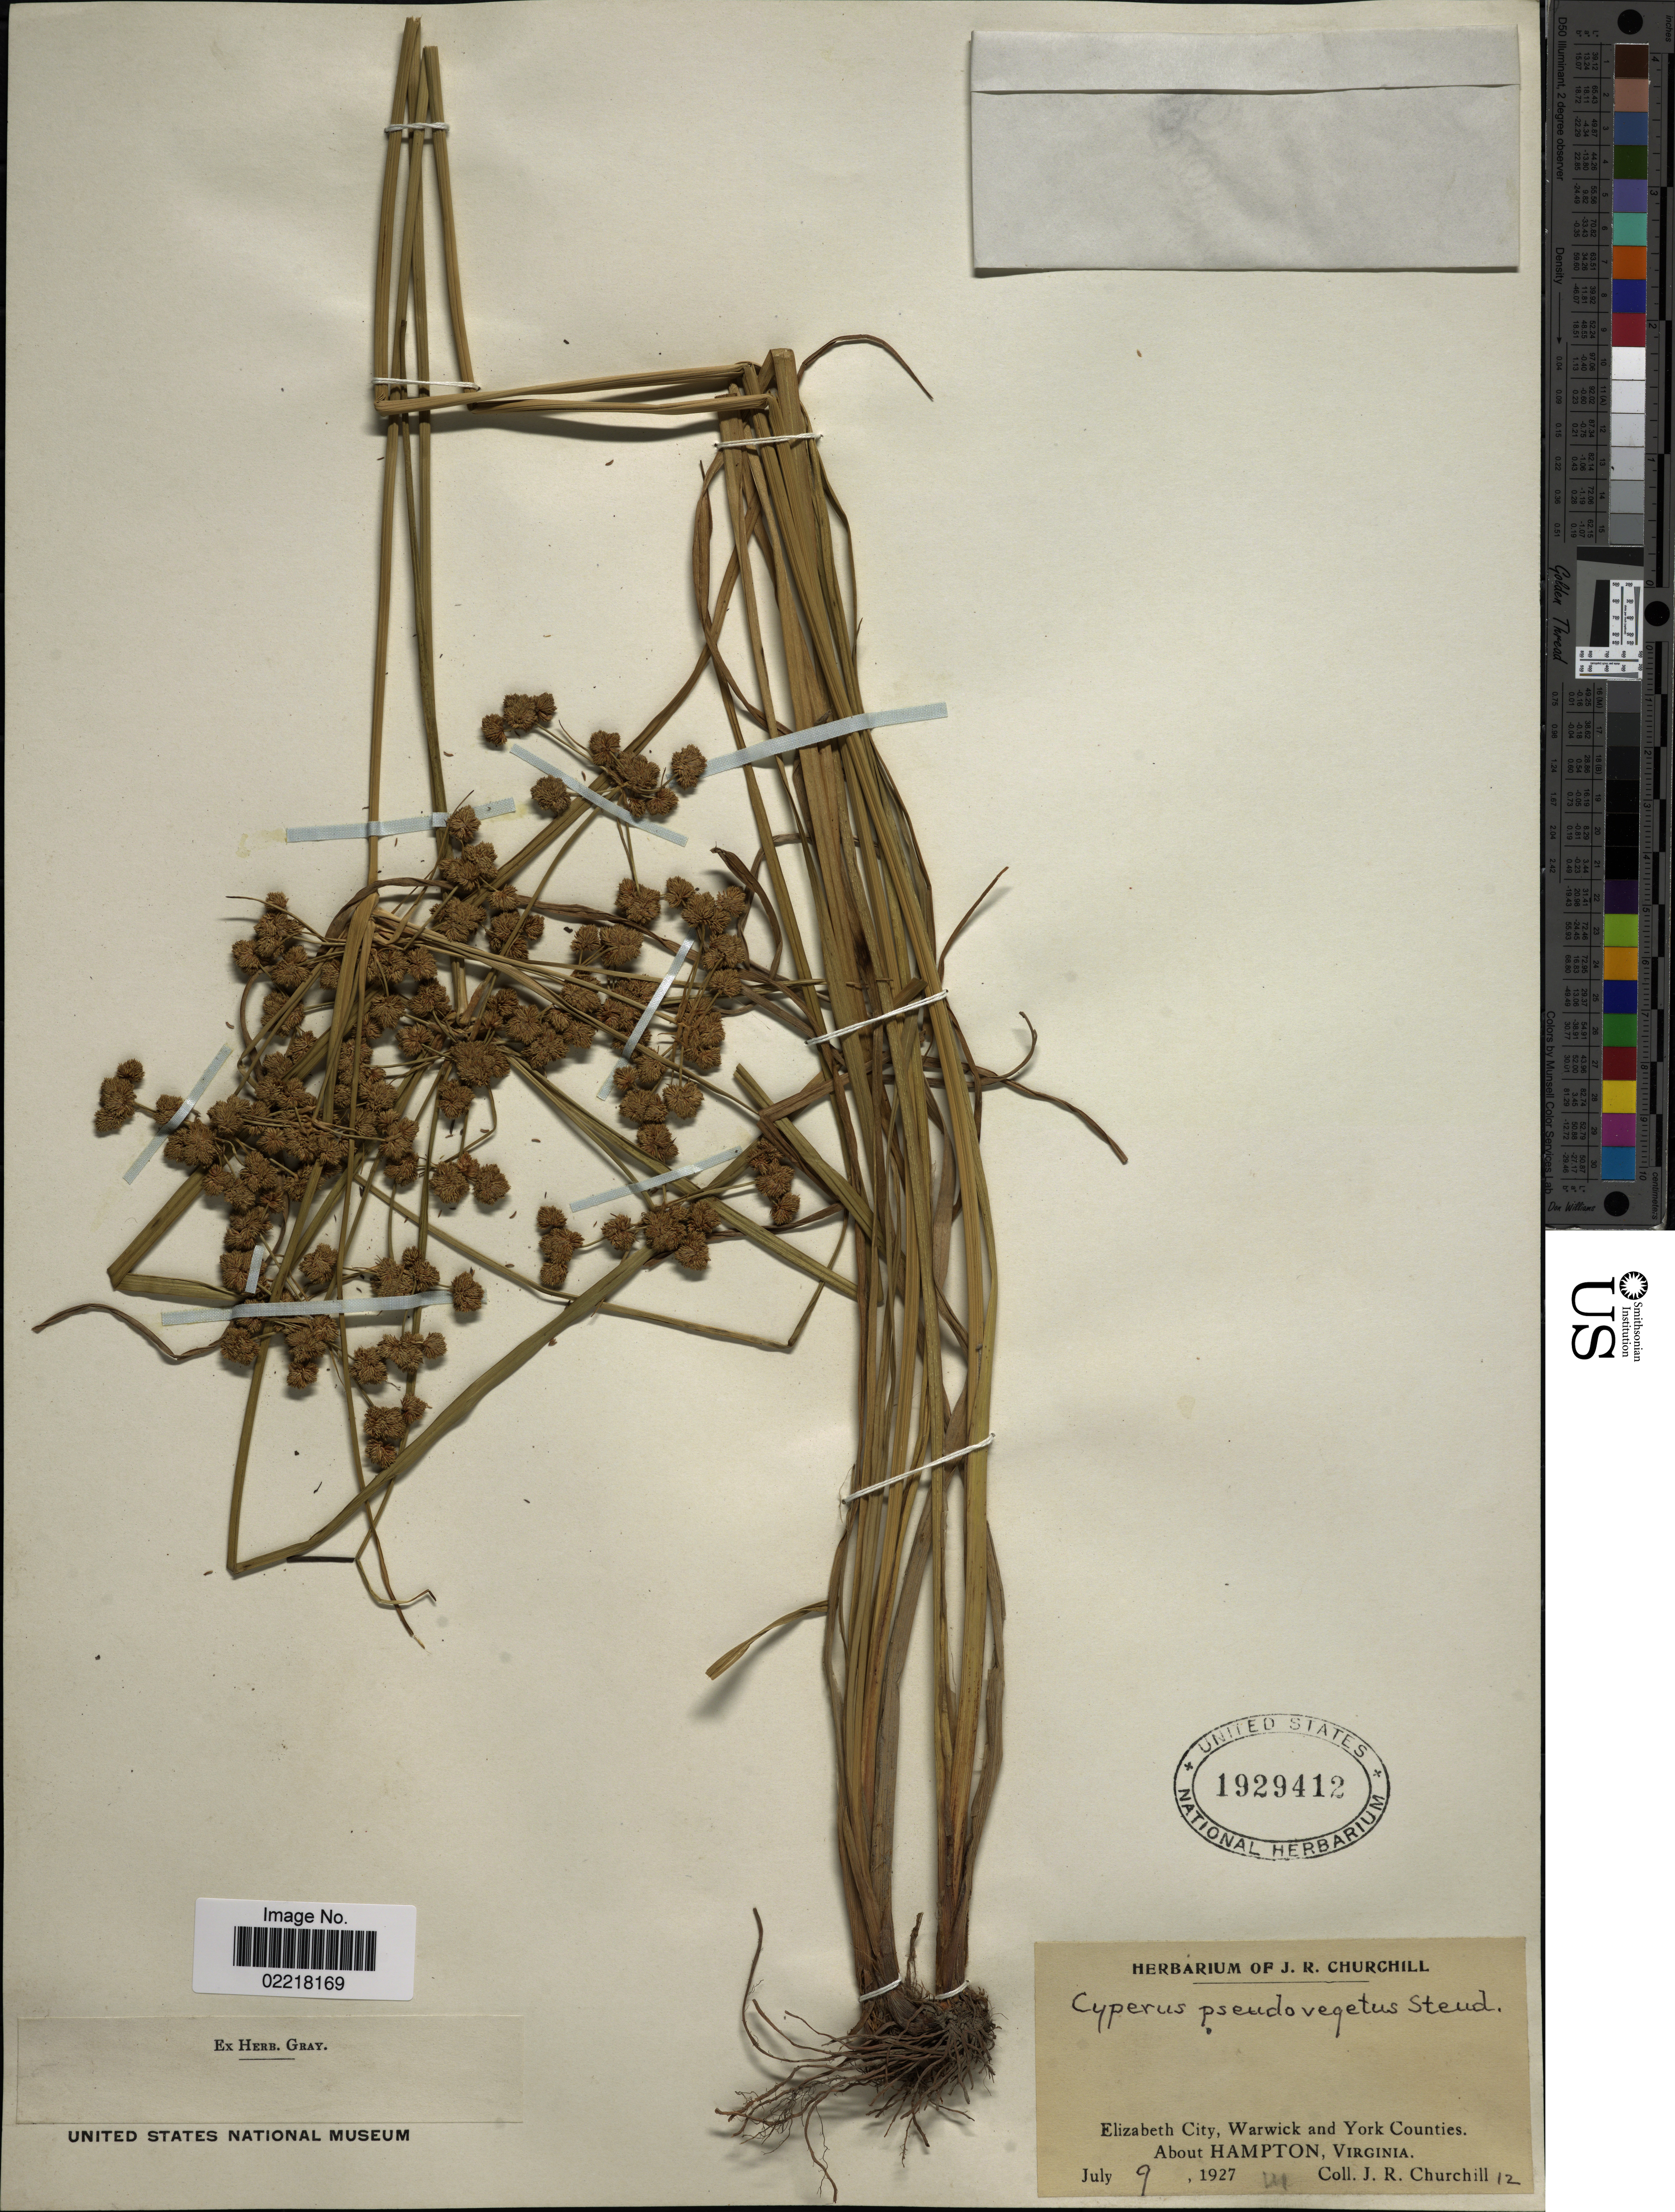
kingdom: Plantae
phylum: Tracheophyta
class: Liliopsida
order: Poales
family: Cyperaceae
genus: Cyperus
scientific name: Cyperus pseudovegetus Steud.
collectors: J. Churchill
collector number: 12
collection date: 1927-07-09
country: United States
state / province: Virginia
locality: Elizabeth City, Warwick and York Counties. About Hampton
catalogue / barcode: US 1929412